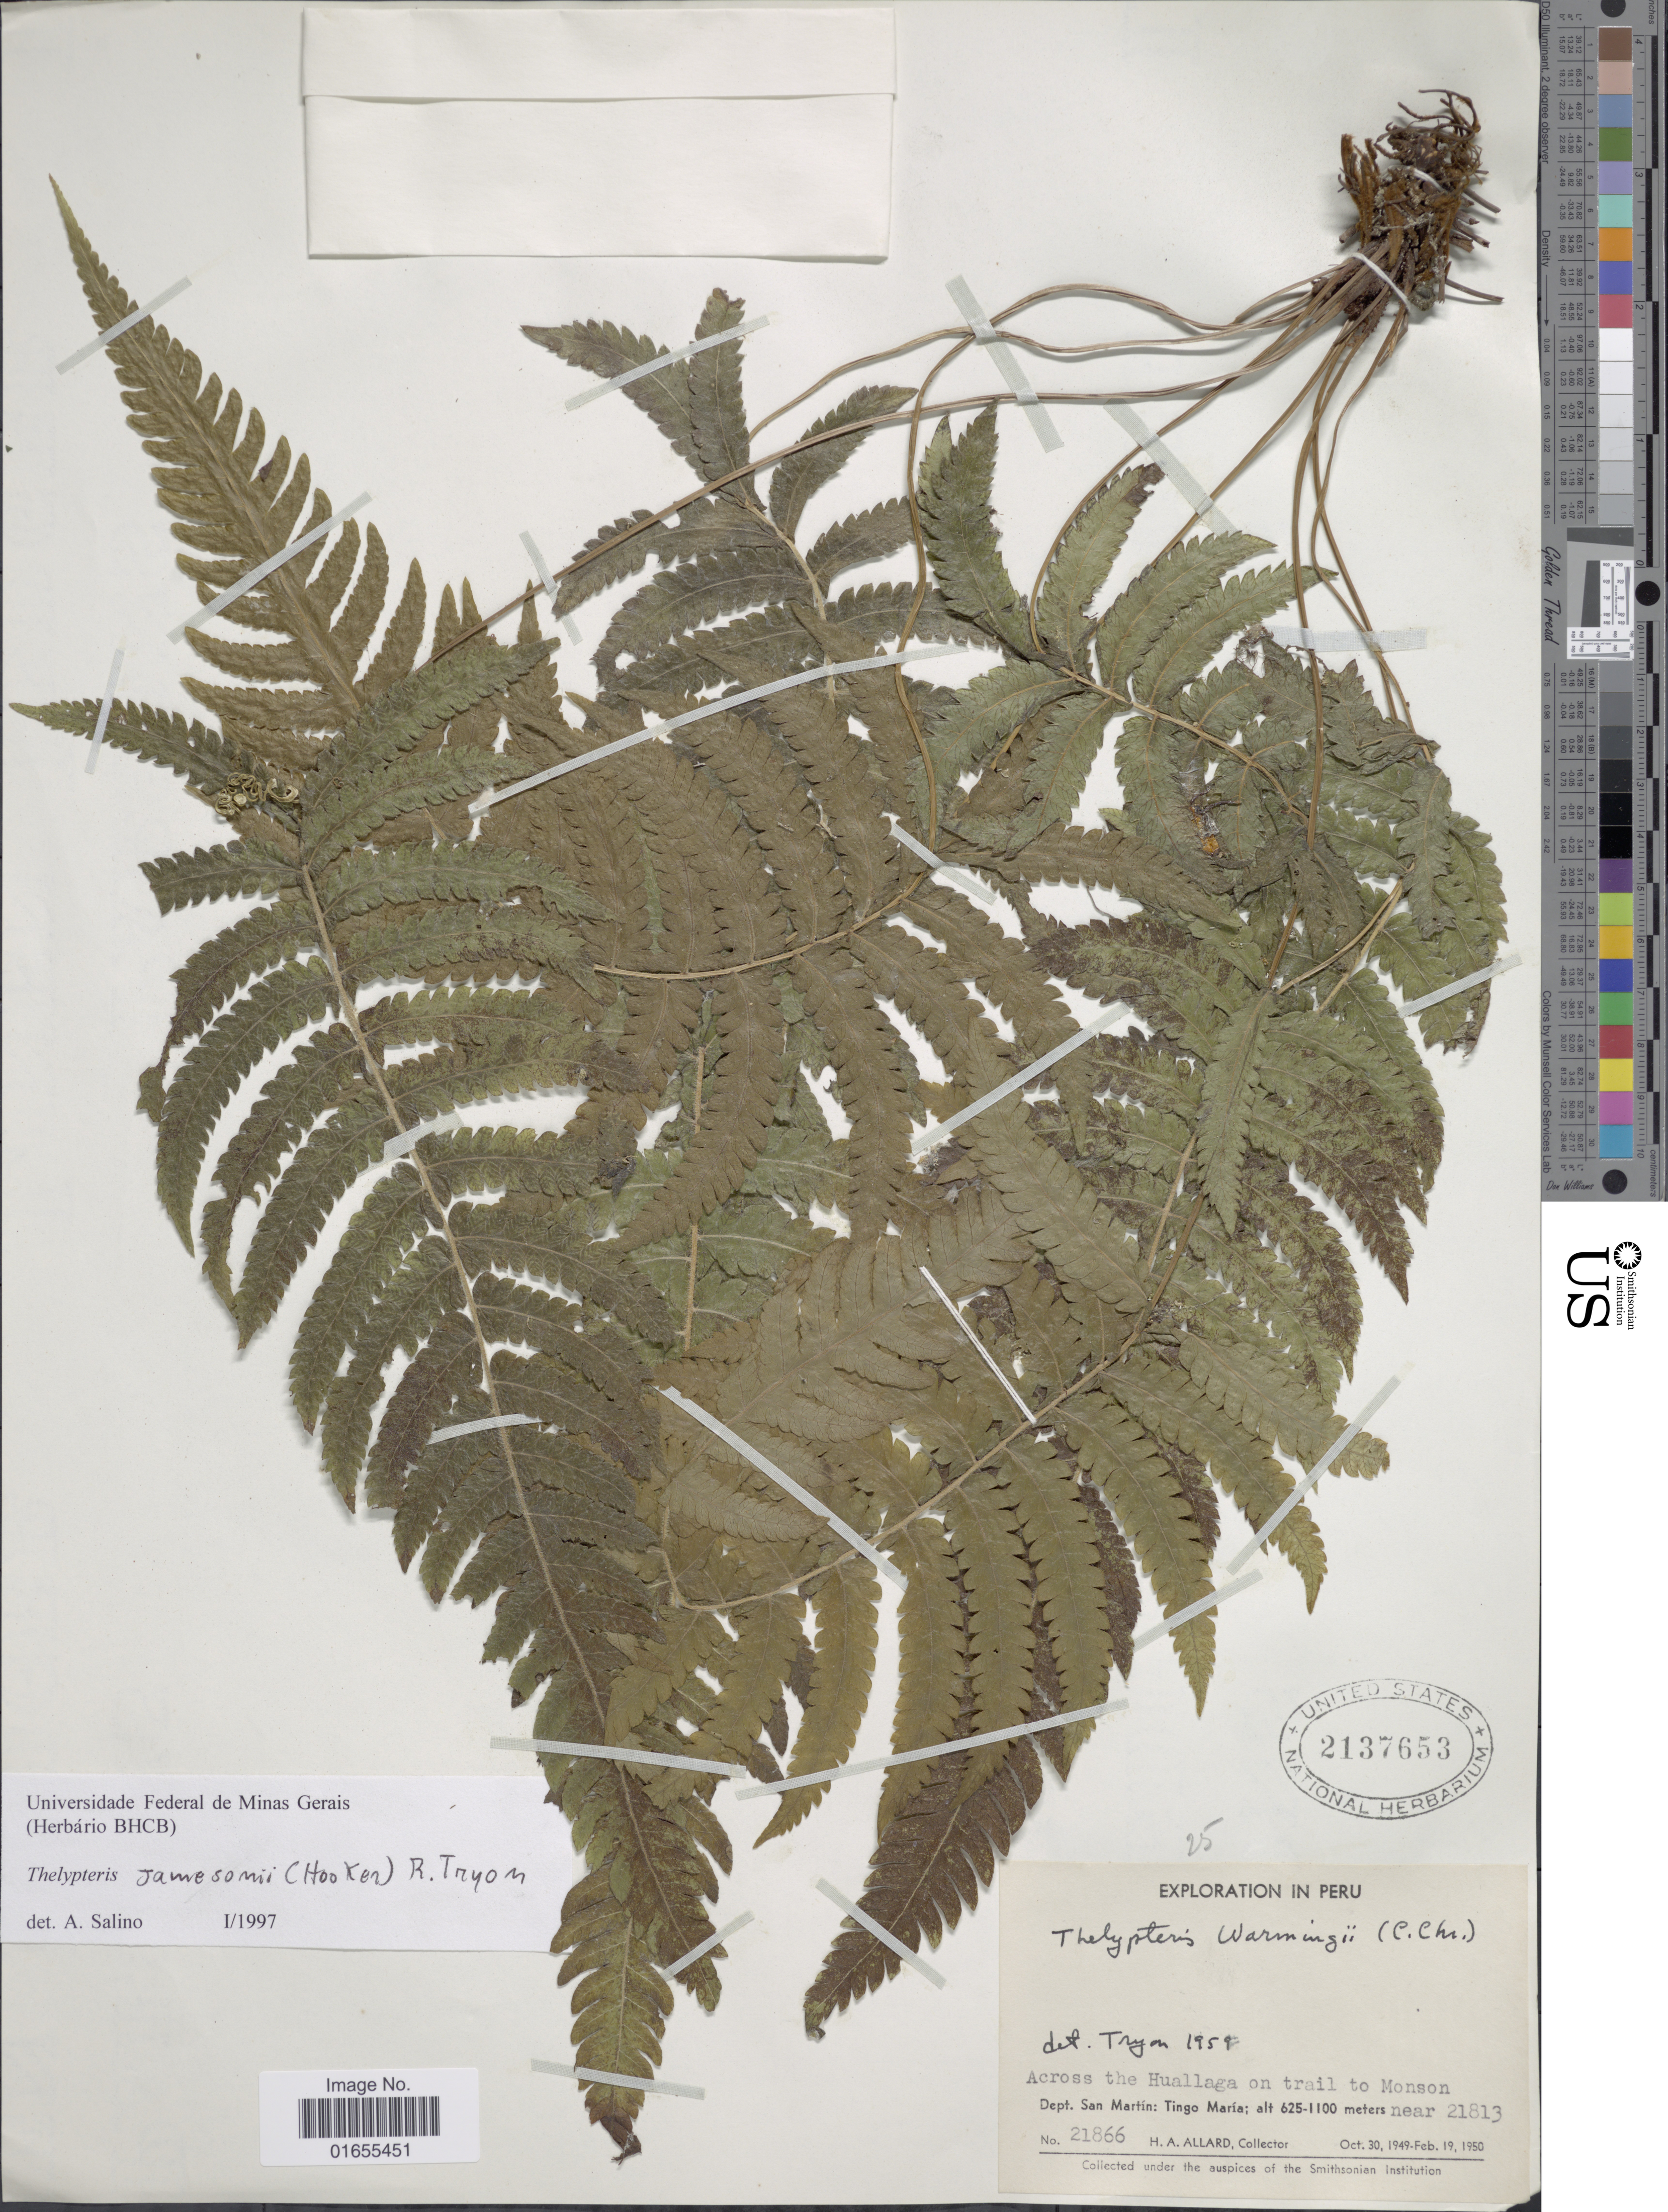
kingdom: Plantae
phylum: Tracheophyta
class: Polypodiopsida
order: Polypodiales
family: Thelypteridaceae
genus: Goniopteris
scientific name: Goniopteris jamesonii (Hook. f.) comb. nov., ined 2015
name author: (Hook. f.)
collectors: H. A. Allard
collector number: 21866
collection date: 1949-10-30/1950-02-19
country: Peru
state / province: San Martín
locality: Across the Huallaga on trail to Monson near 21813, Tingo Maria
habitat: across the river on trail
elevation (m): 625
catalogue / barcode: US 2137653